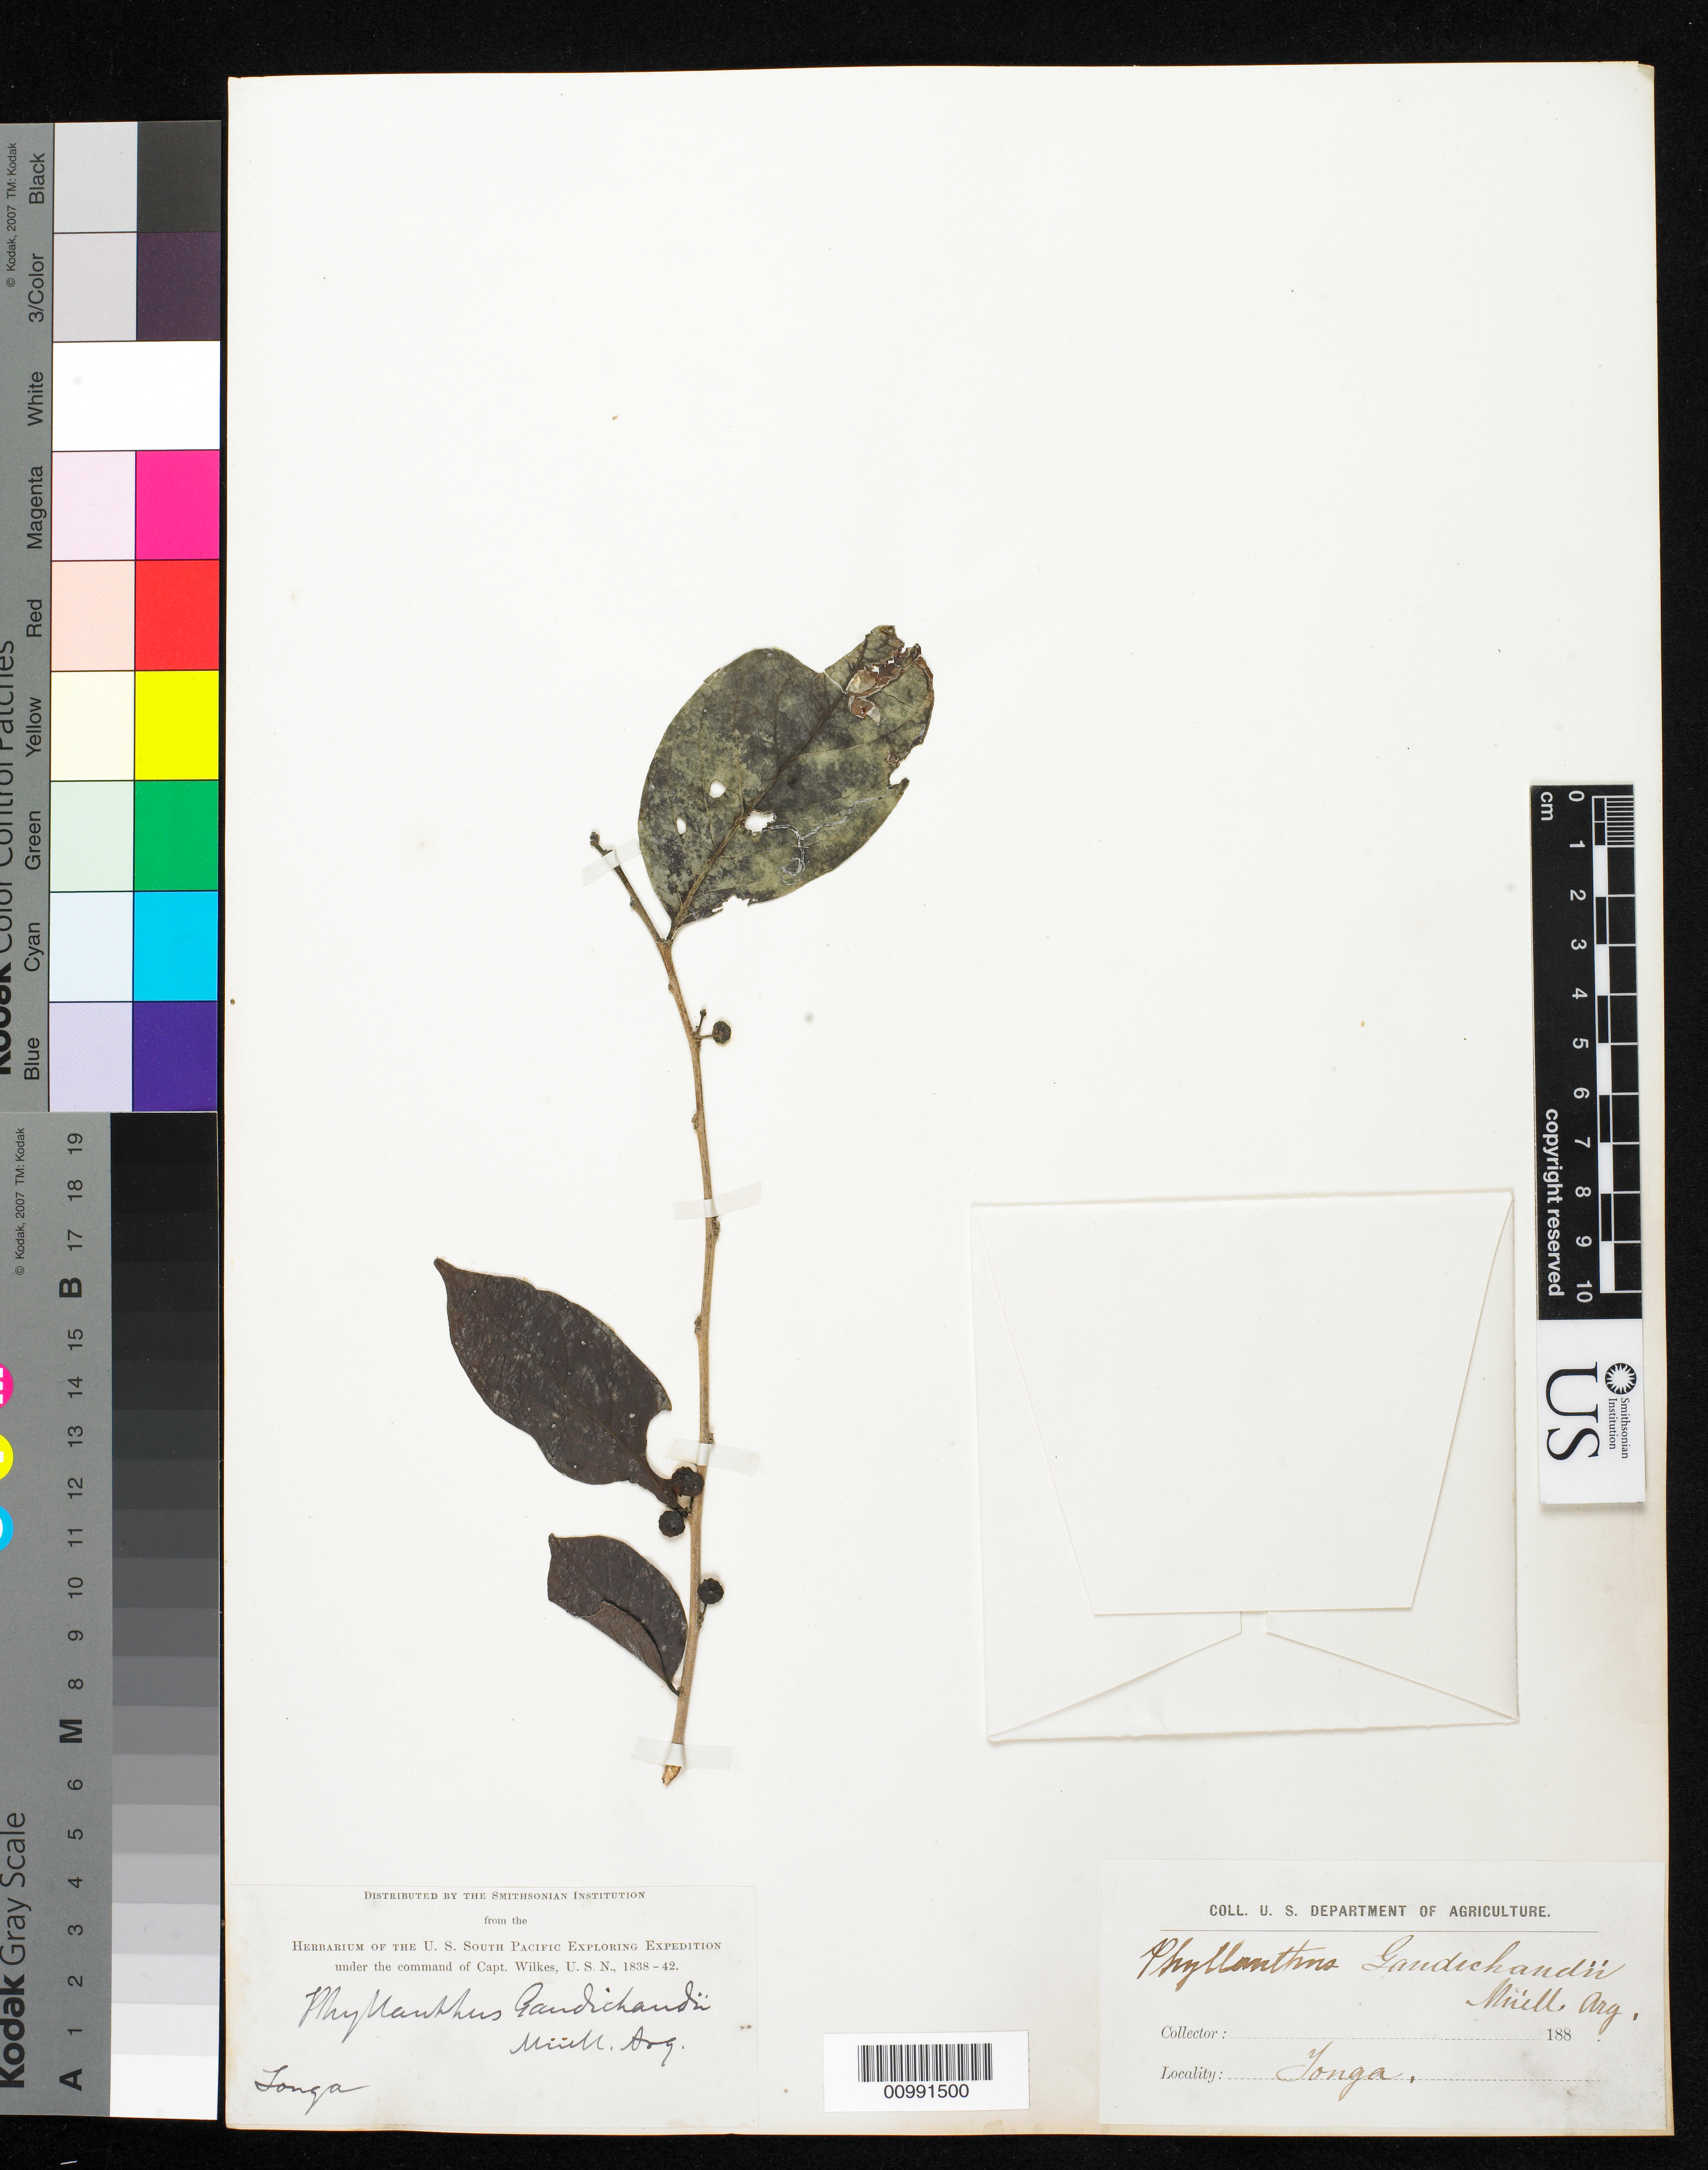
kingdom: Plantae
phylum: Tracheophyta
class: Magnoliopsida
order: Malpighiales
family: Phyllanthaceae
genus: Phyllanthus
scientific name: Phyllanthus gaudichaudii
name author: Müll. Arg.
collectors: Wilkes Explor. Exped.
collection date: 1838/1842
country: French Polynesia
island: Tonga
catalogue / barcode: US 98640